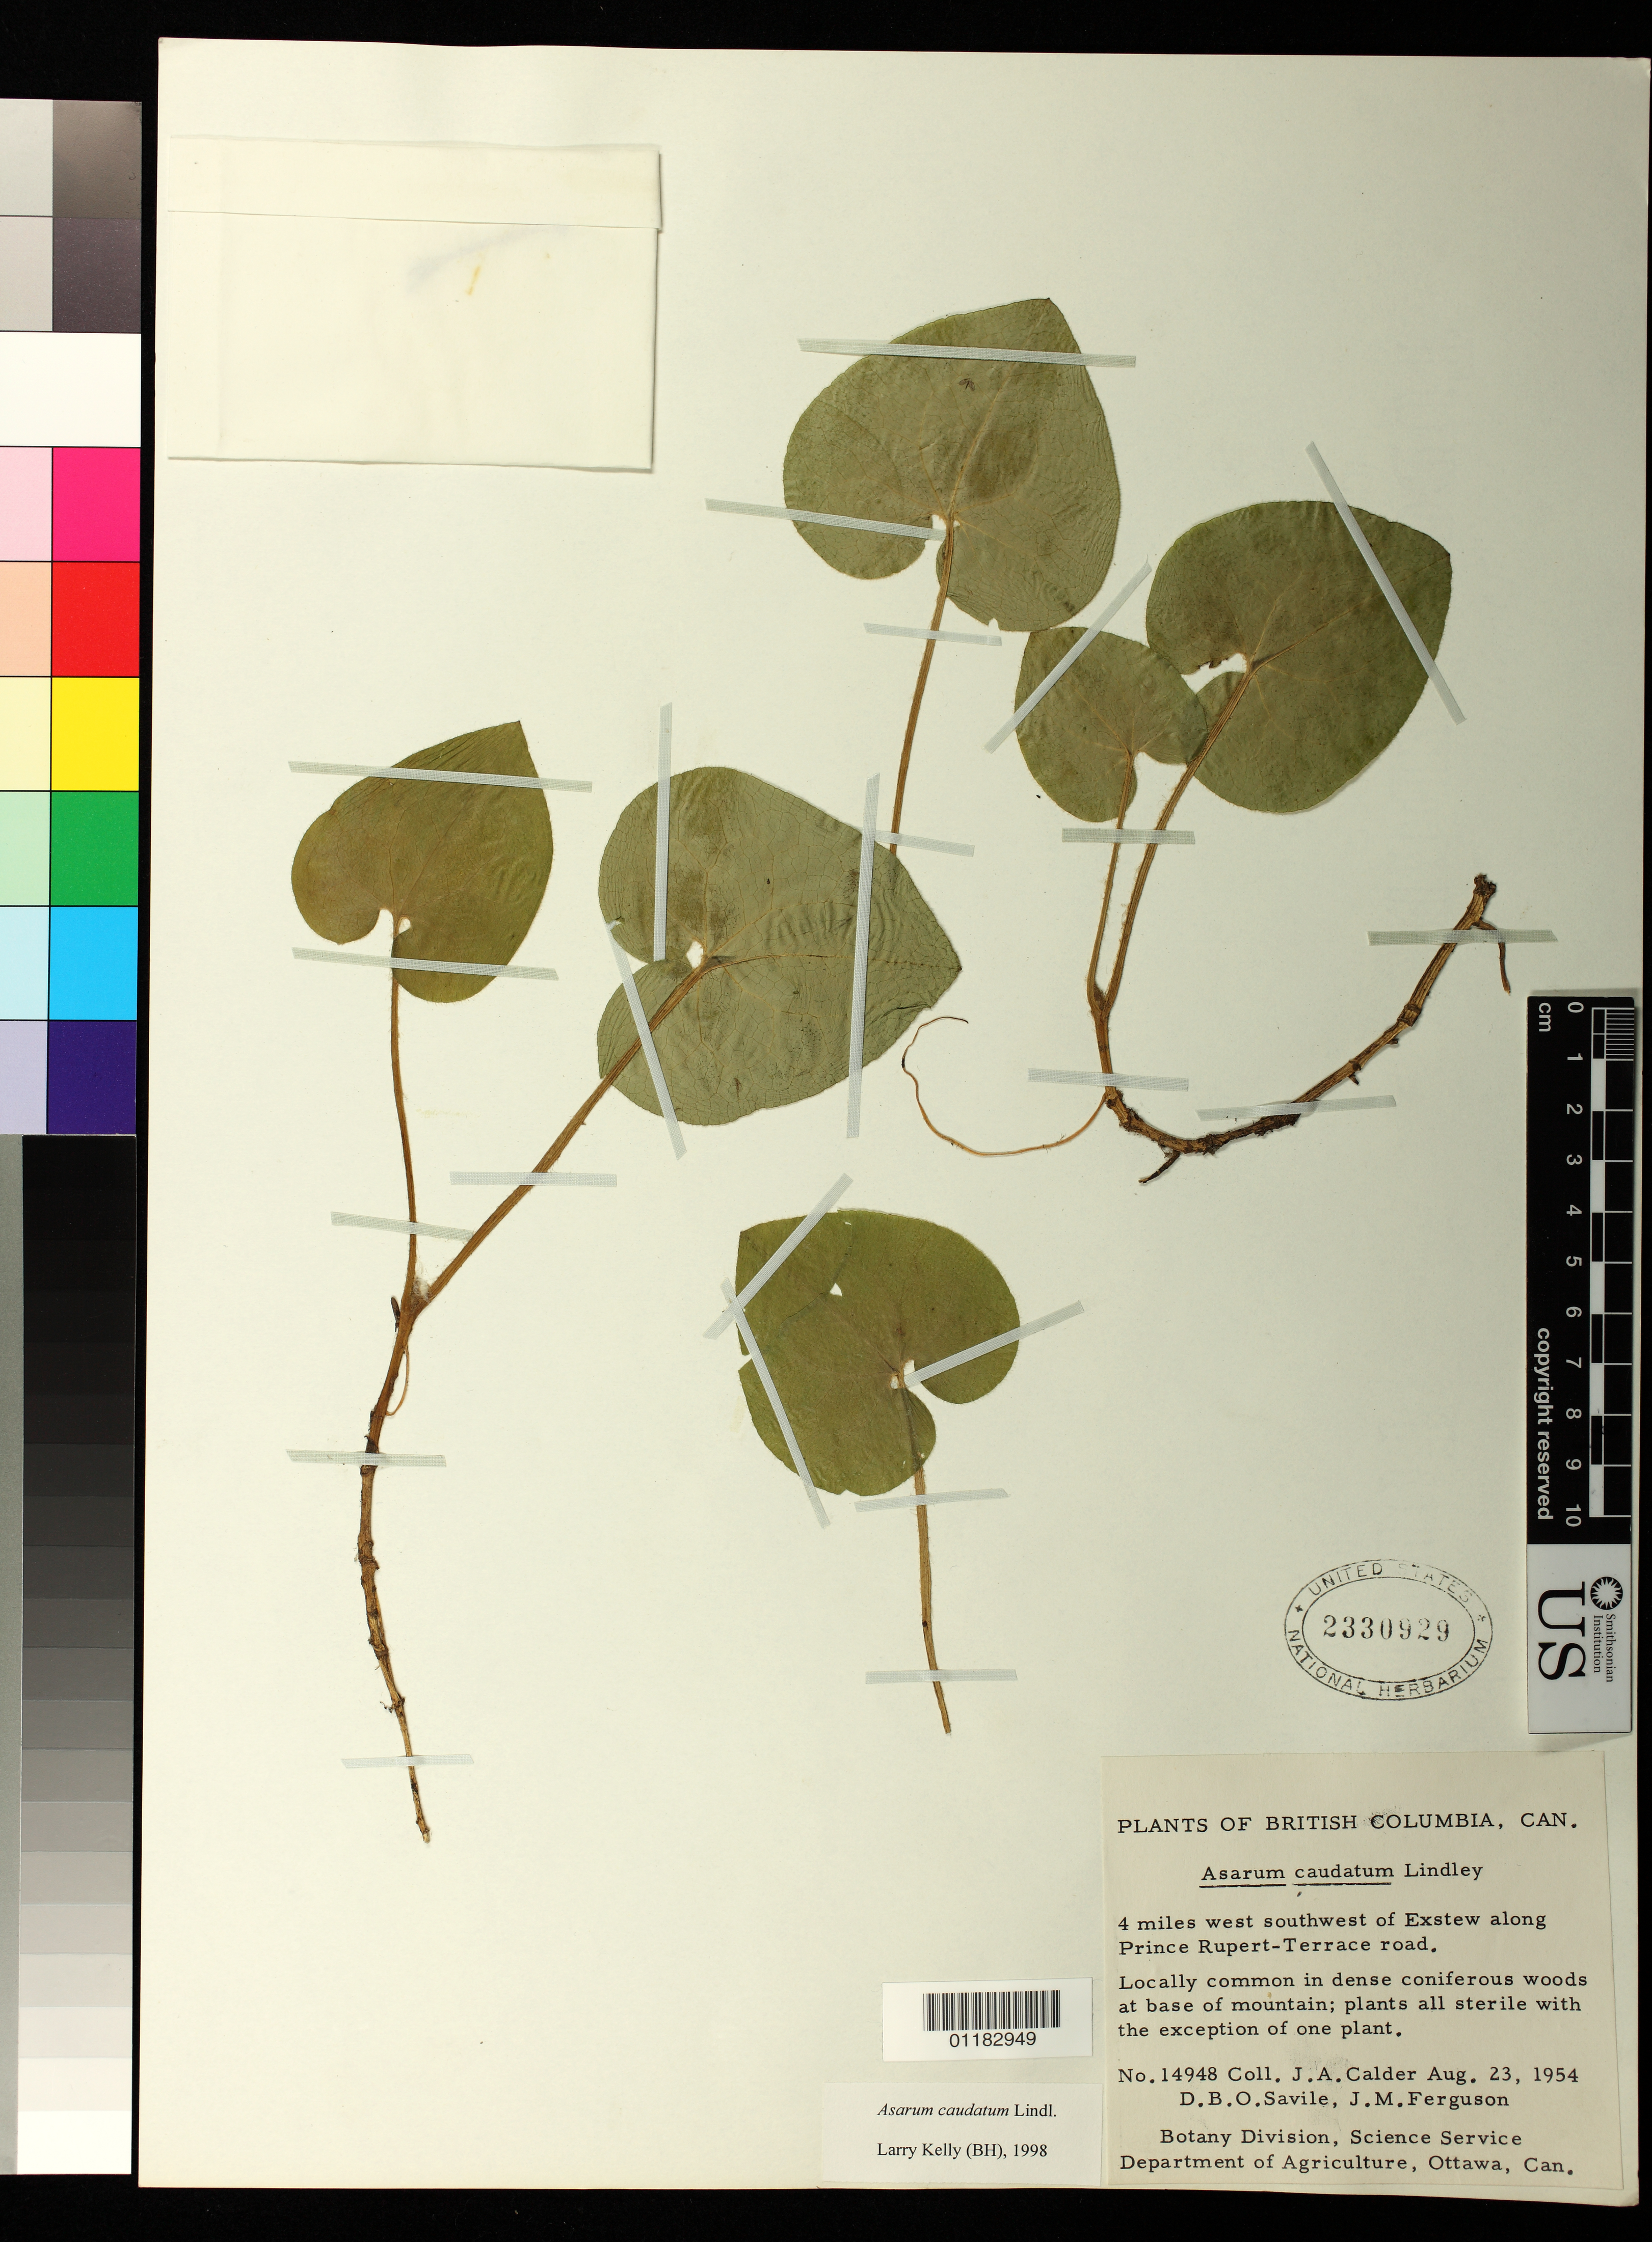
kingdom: Plantae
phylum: Tracheophyta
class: Magnoliopsida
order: Piperales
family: Aristolochiaceae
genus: Asarum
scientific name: Asarum canadense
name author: L.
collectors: J. A. Calder, D. Savile & J. M. Ferguson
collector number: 14948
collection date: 1954-08-23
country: Canada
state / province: British Columbia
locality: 4 miles west southwest of Exstew along Prince Rupert-Terrace road.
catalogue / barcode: US 2330929